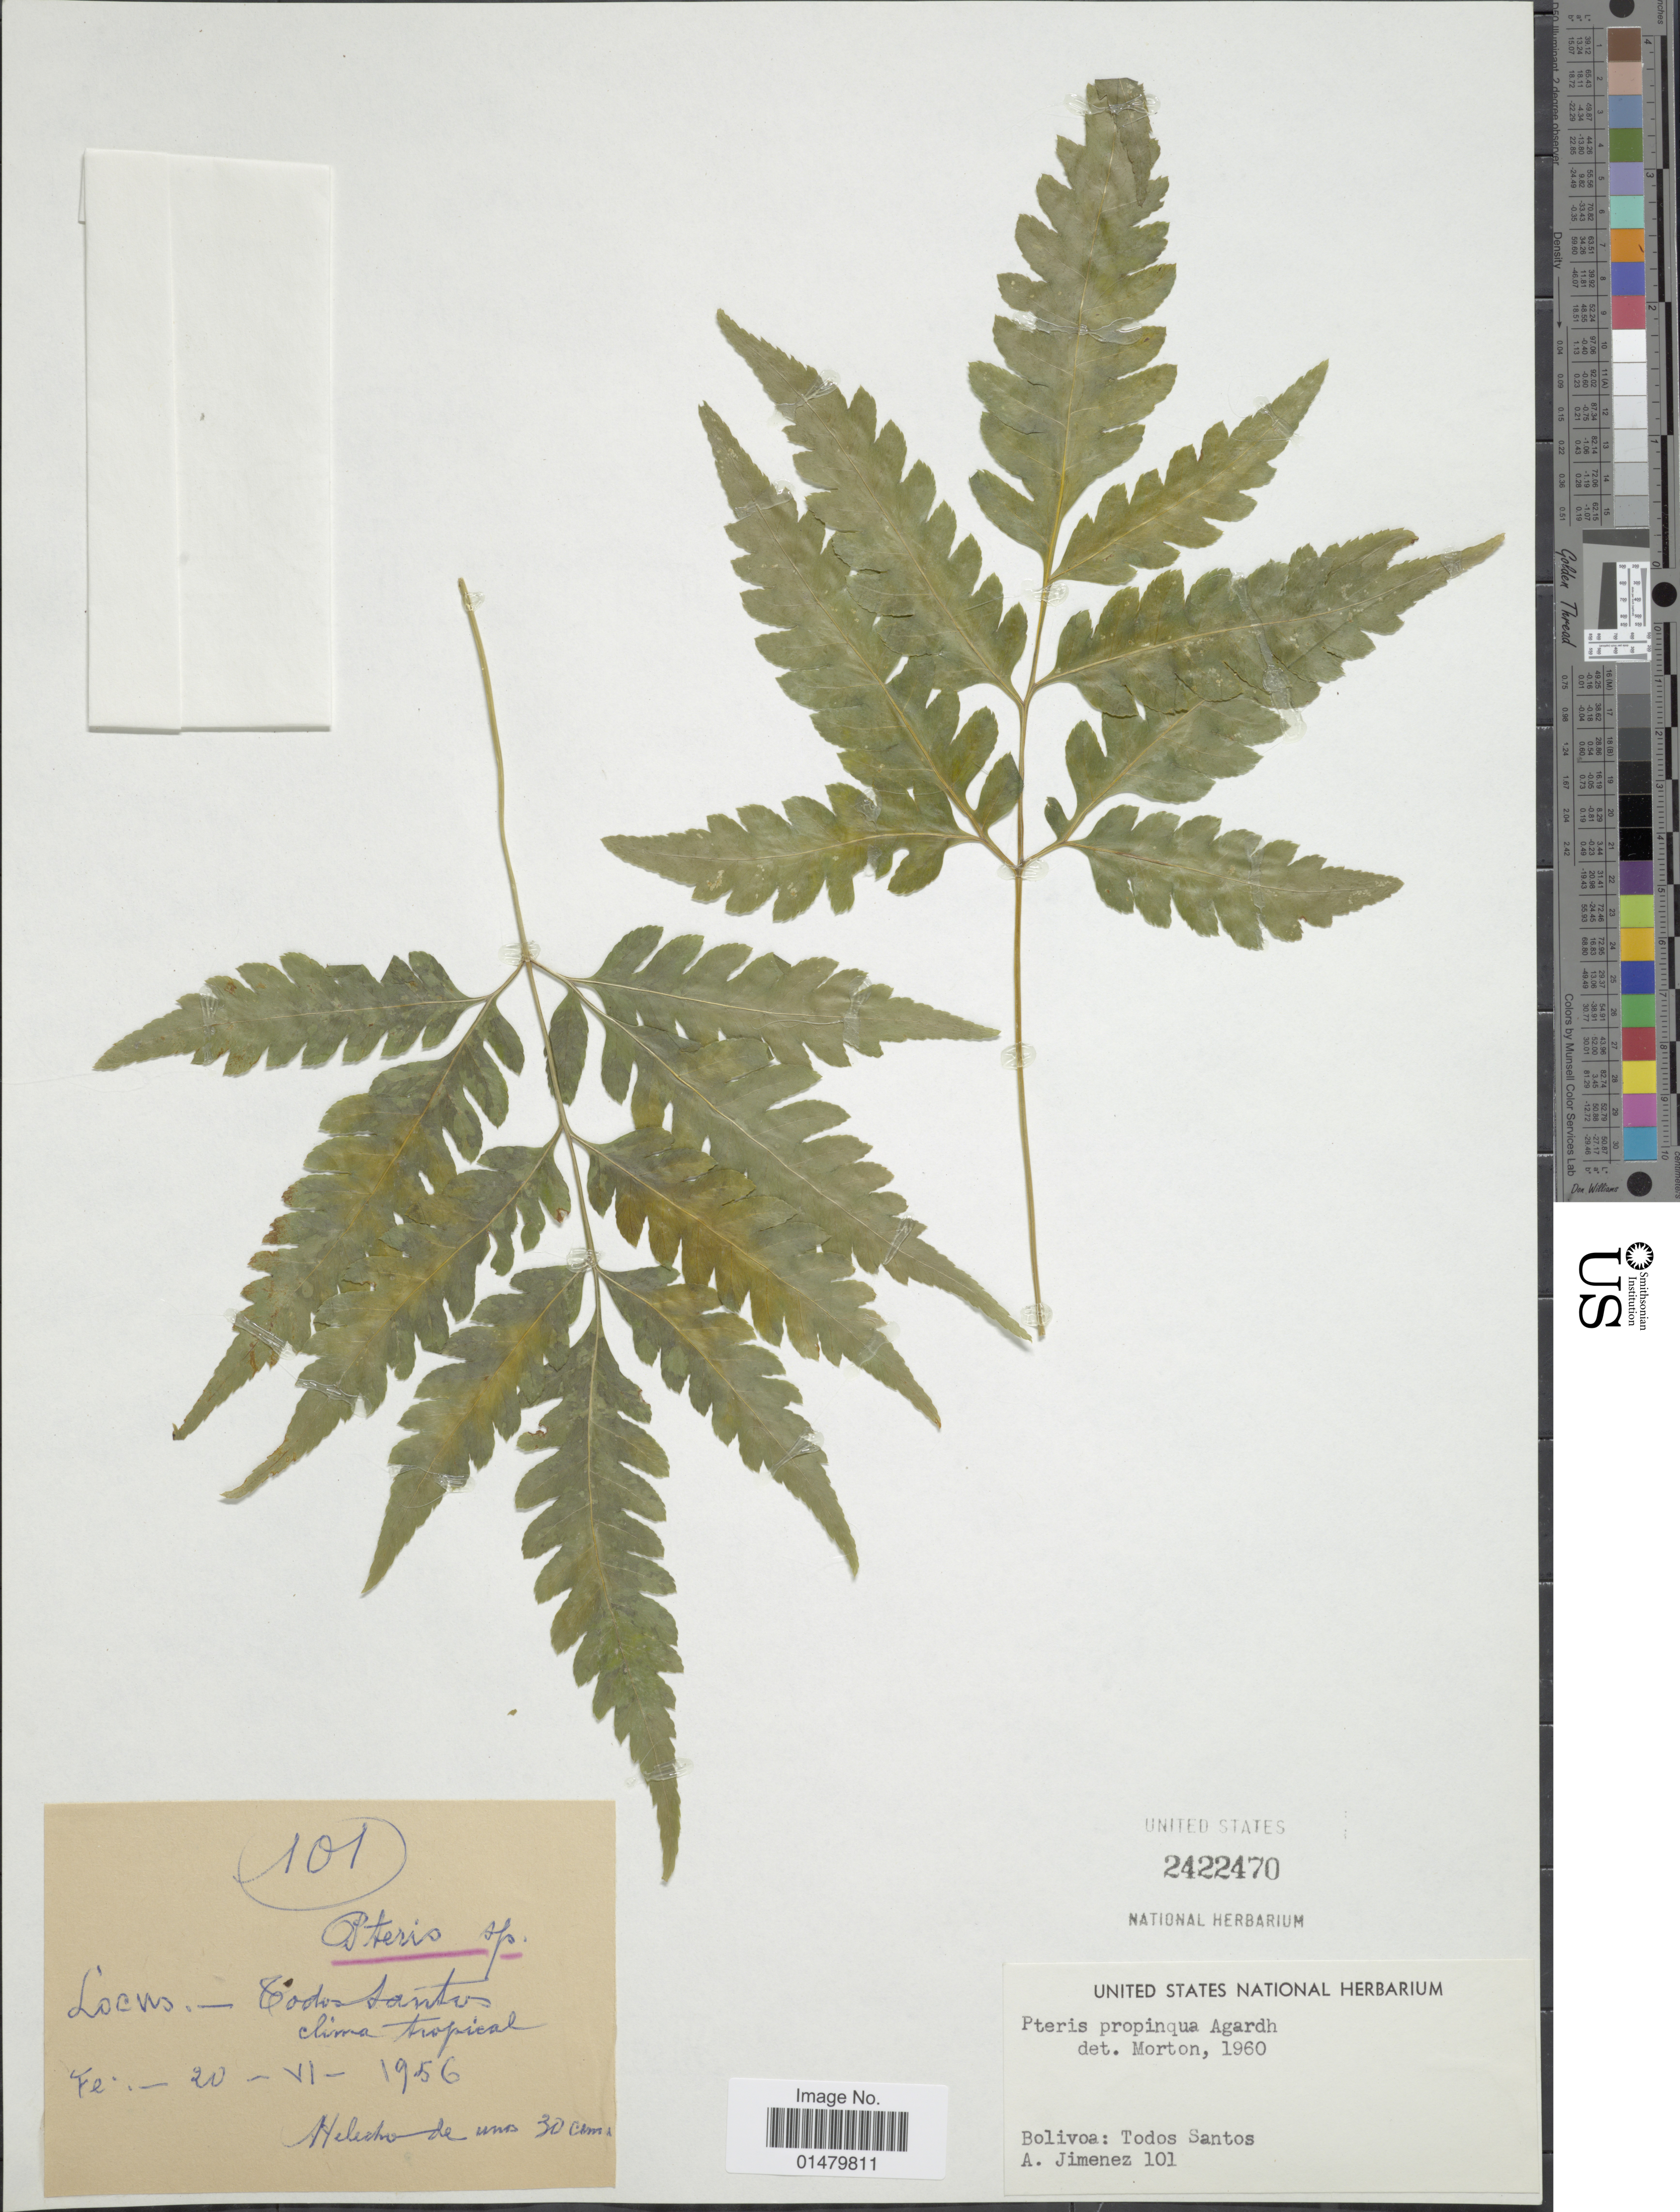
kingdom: Plantae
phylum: Tracheophyta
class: Polypodiopsida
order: Polypodiales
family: Pteridaceae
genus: Pteris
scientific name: Pteris propinqua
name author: J. Agardh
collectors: A. Jimenez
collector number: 101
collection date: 1956-06-20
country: Bolivia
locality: Bolivoa: Todos Santos. Locus.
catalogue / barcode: US 2422470